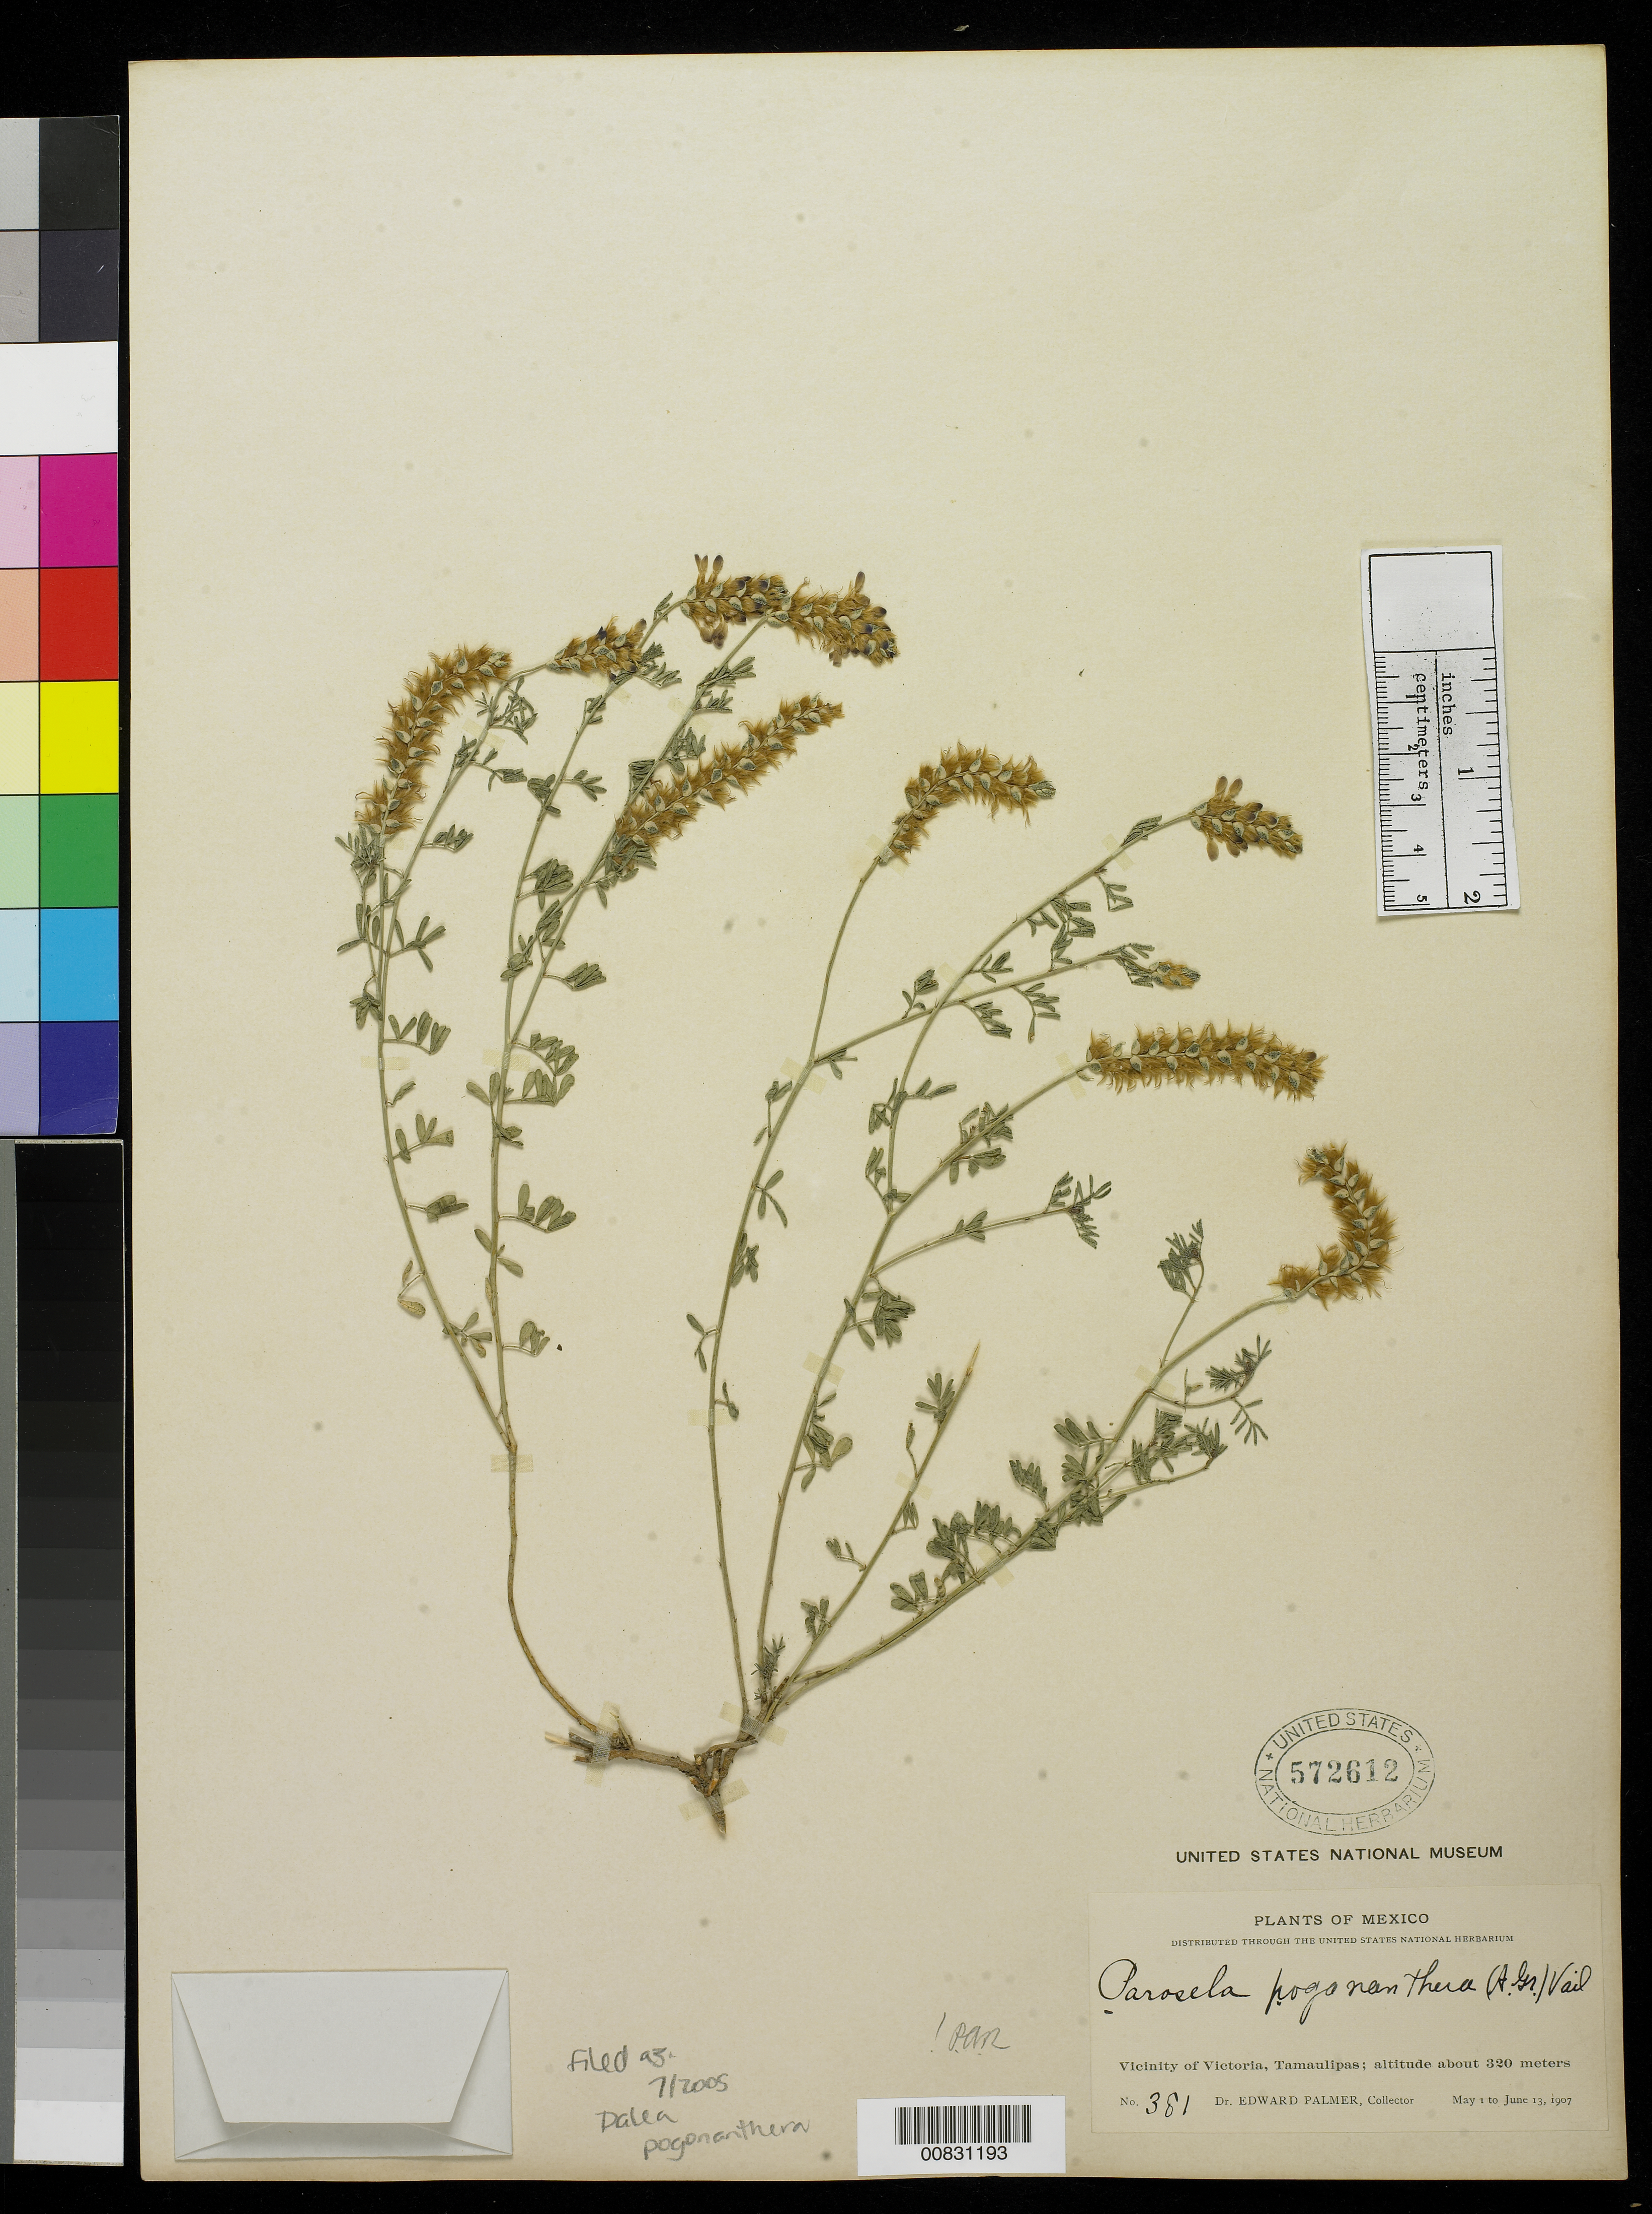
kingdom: Plantae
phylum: Tracheophyta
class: Magnoliopsida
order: Fabales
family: Fabaceae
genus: Dalea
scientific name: Dalea pogonathera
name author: A. Gray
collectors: E. Palmer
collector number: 381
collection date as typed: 01 May 1907 to 13 Jun 1907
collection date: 1907-05-01/1907-06-13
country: Mexico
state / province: Tamaulipas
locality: Vicinity of Victoria.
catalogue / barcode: US 572612